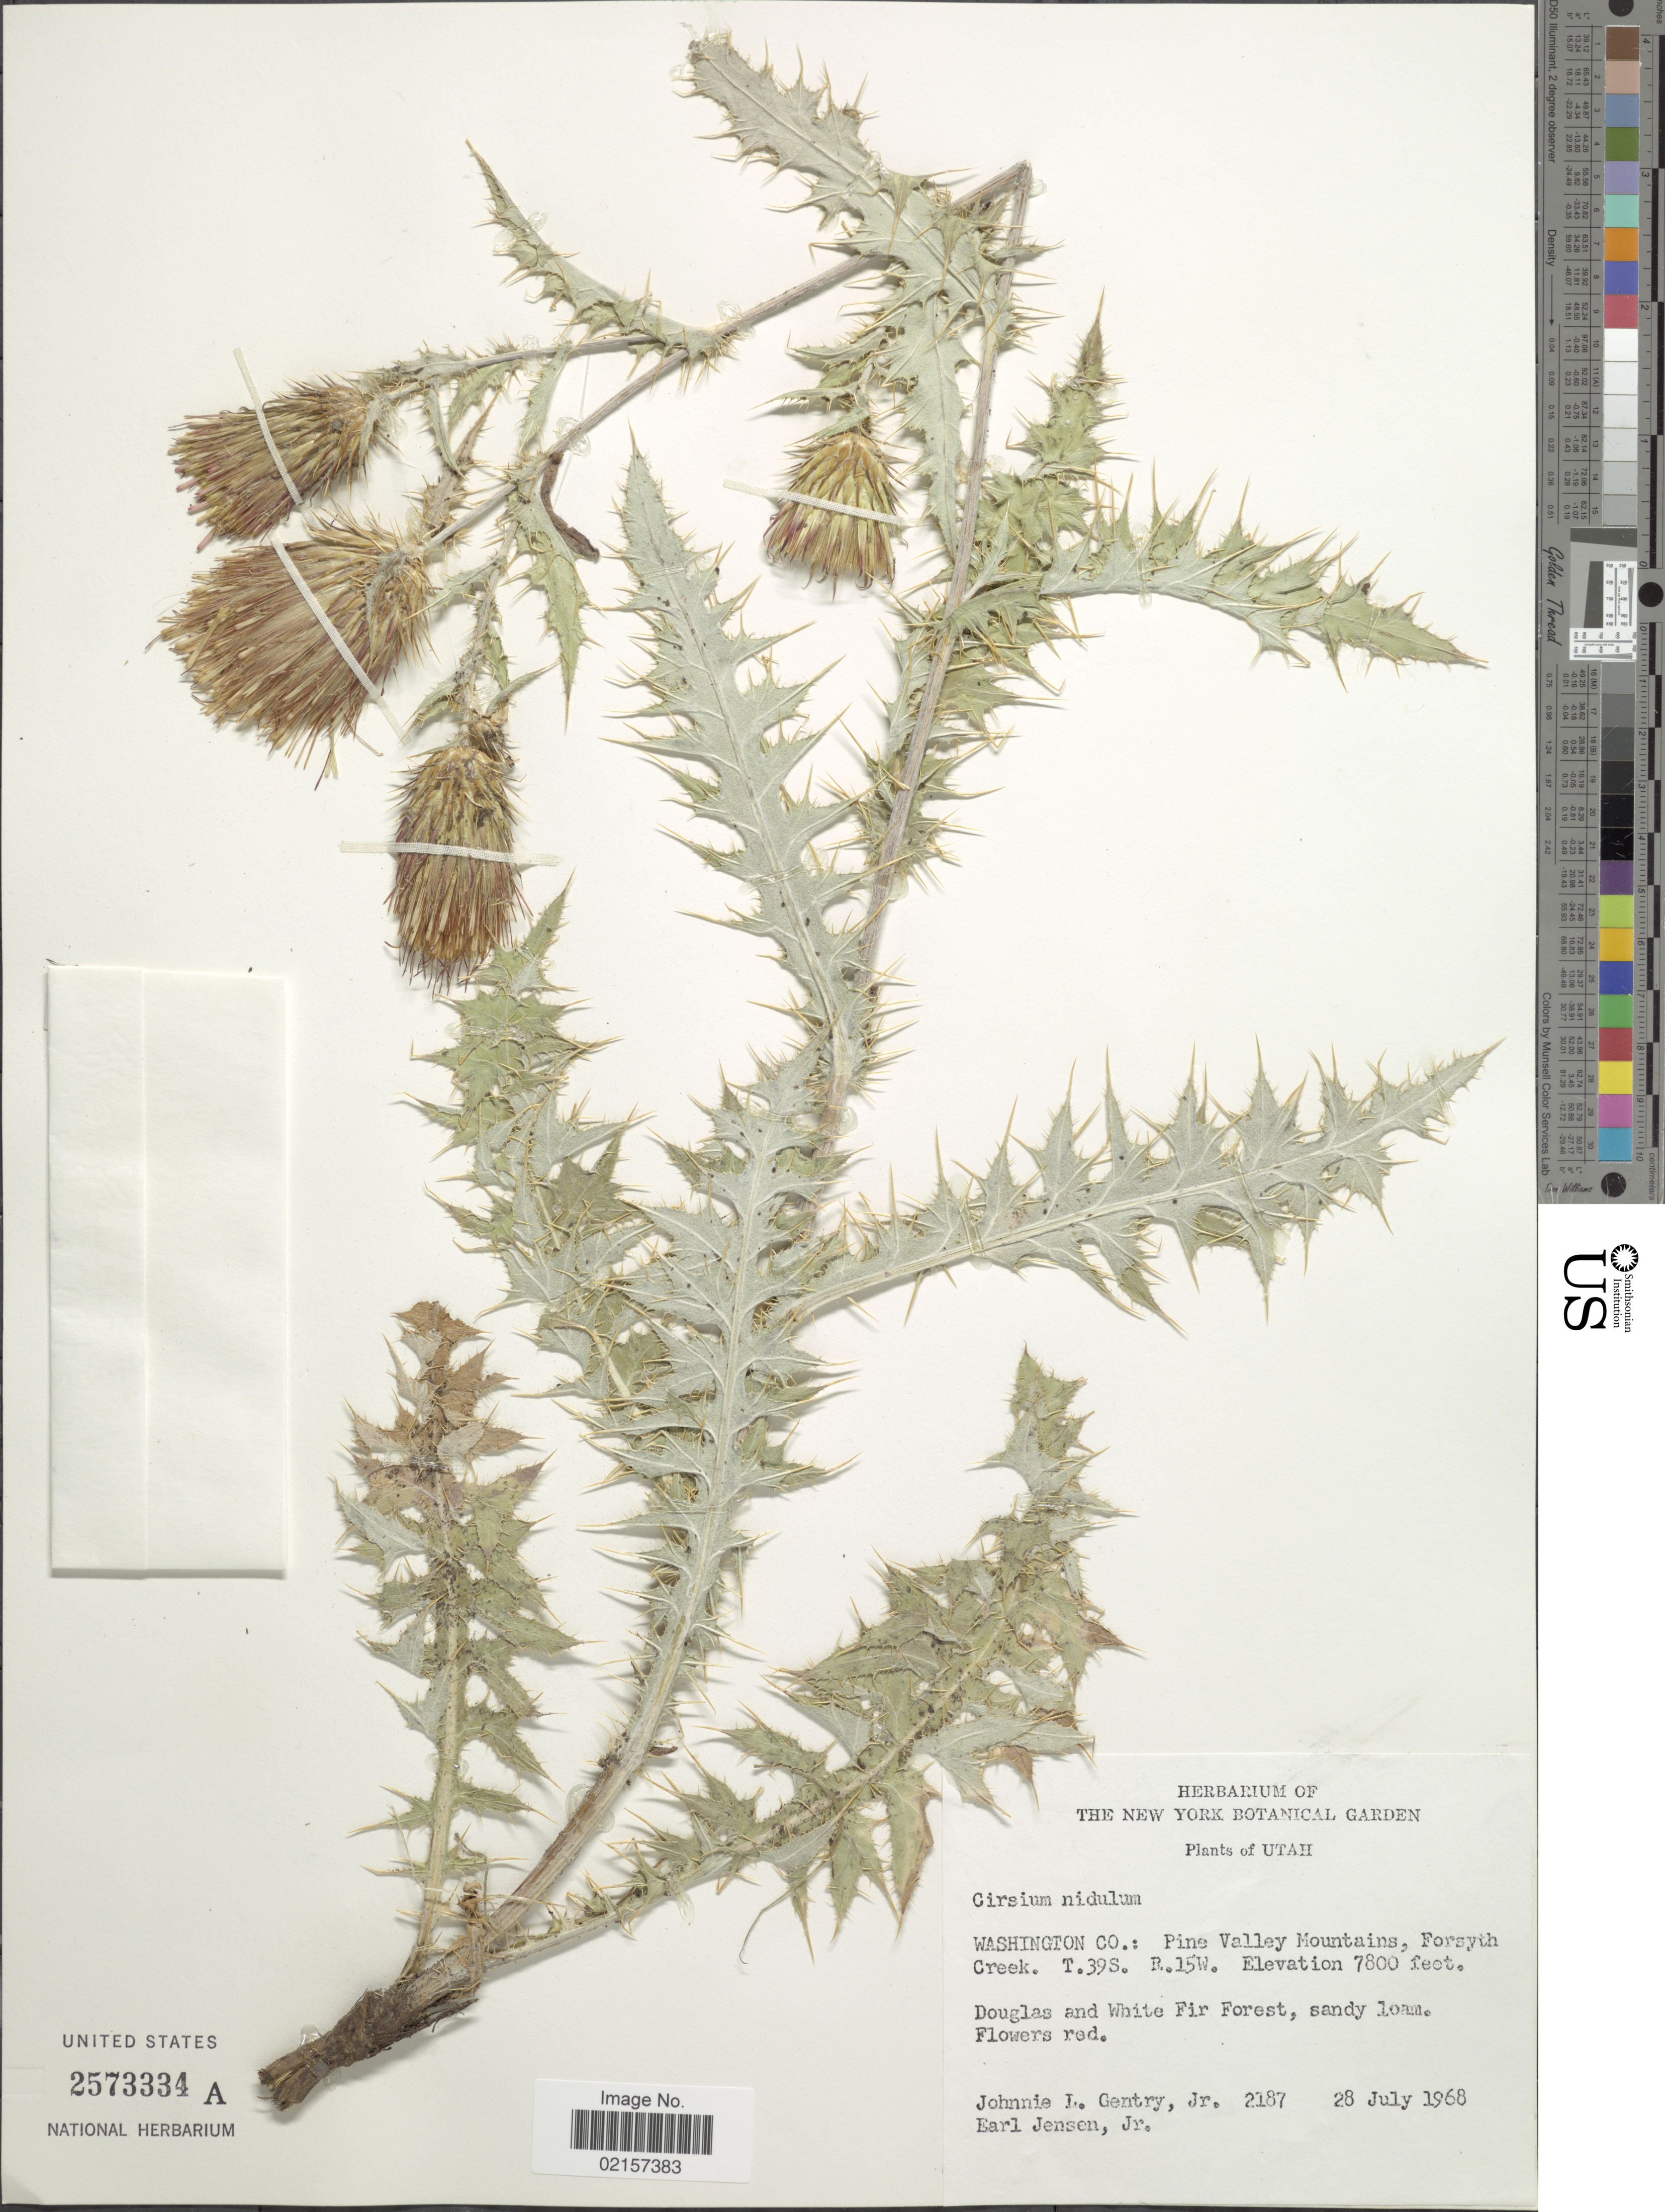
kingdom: Plantae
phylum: Tracheophyta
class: Magnoliopsida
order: Asterales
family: Asteraceae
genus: Cirsium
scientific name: Cirsium arizonicum var. arizonicum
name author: (A. Gray) Petr.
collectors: J. L. Gentry & E. Jensen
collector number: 2187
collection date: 1968-07-28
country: United States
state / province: Utah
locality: Washington Co.: Pine Valley Mountains, Forsyth Creek, T.39S. R.15W.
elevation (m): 2377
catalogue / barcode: US 257334A